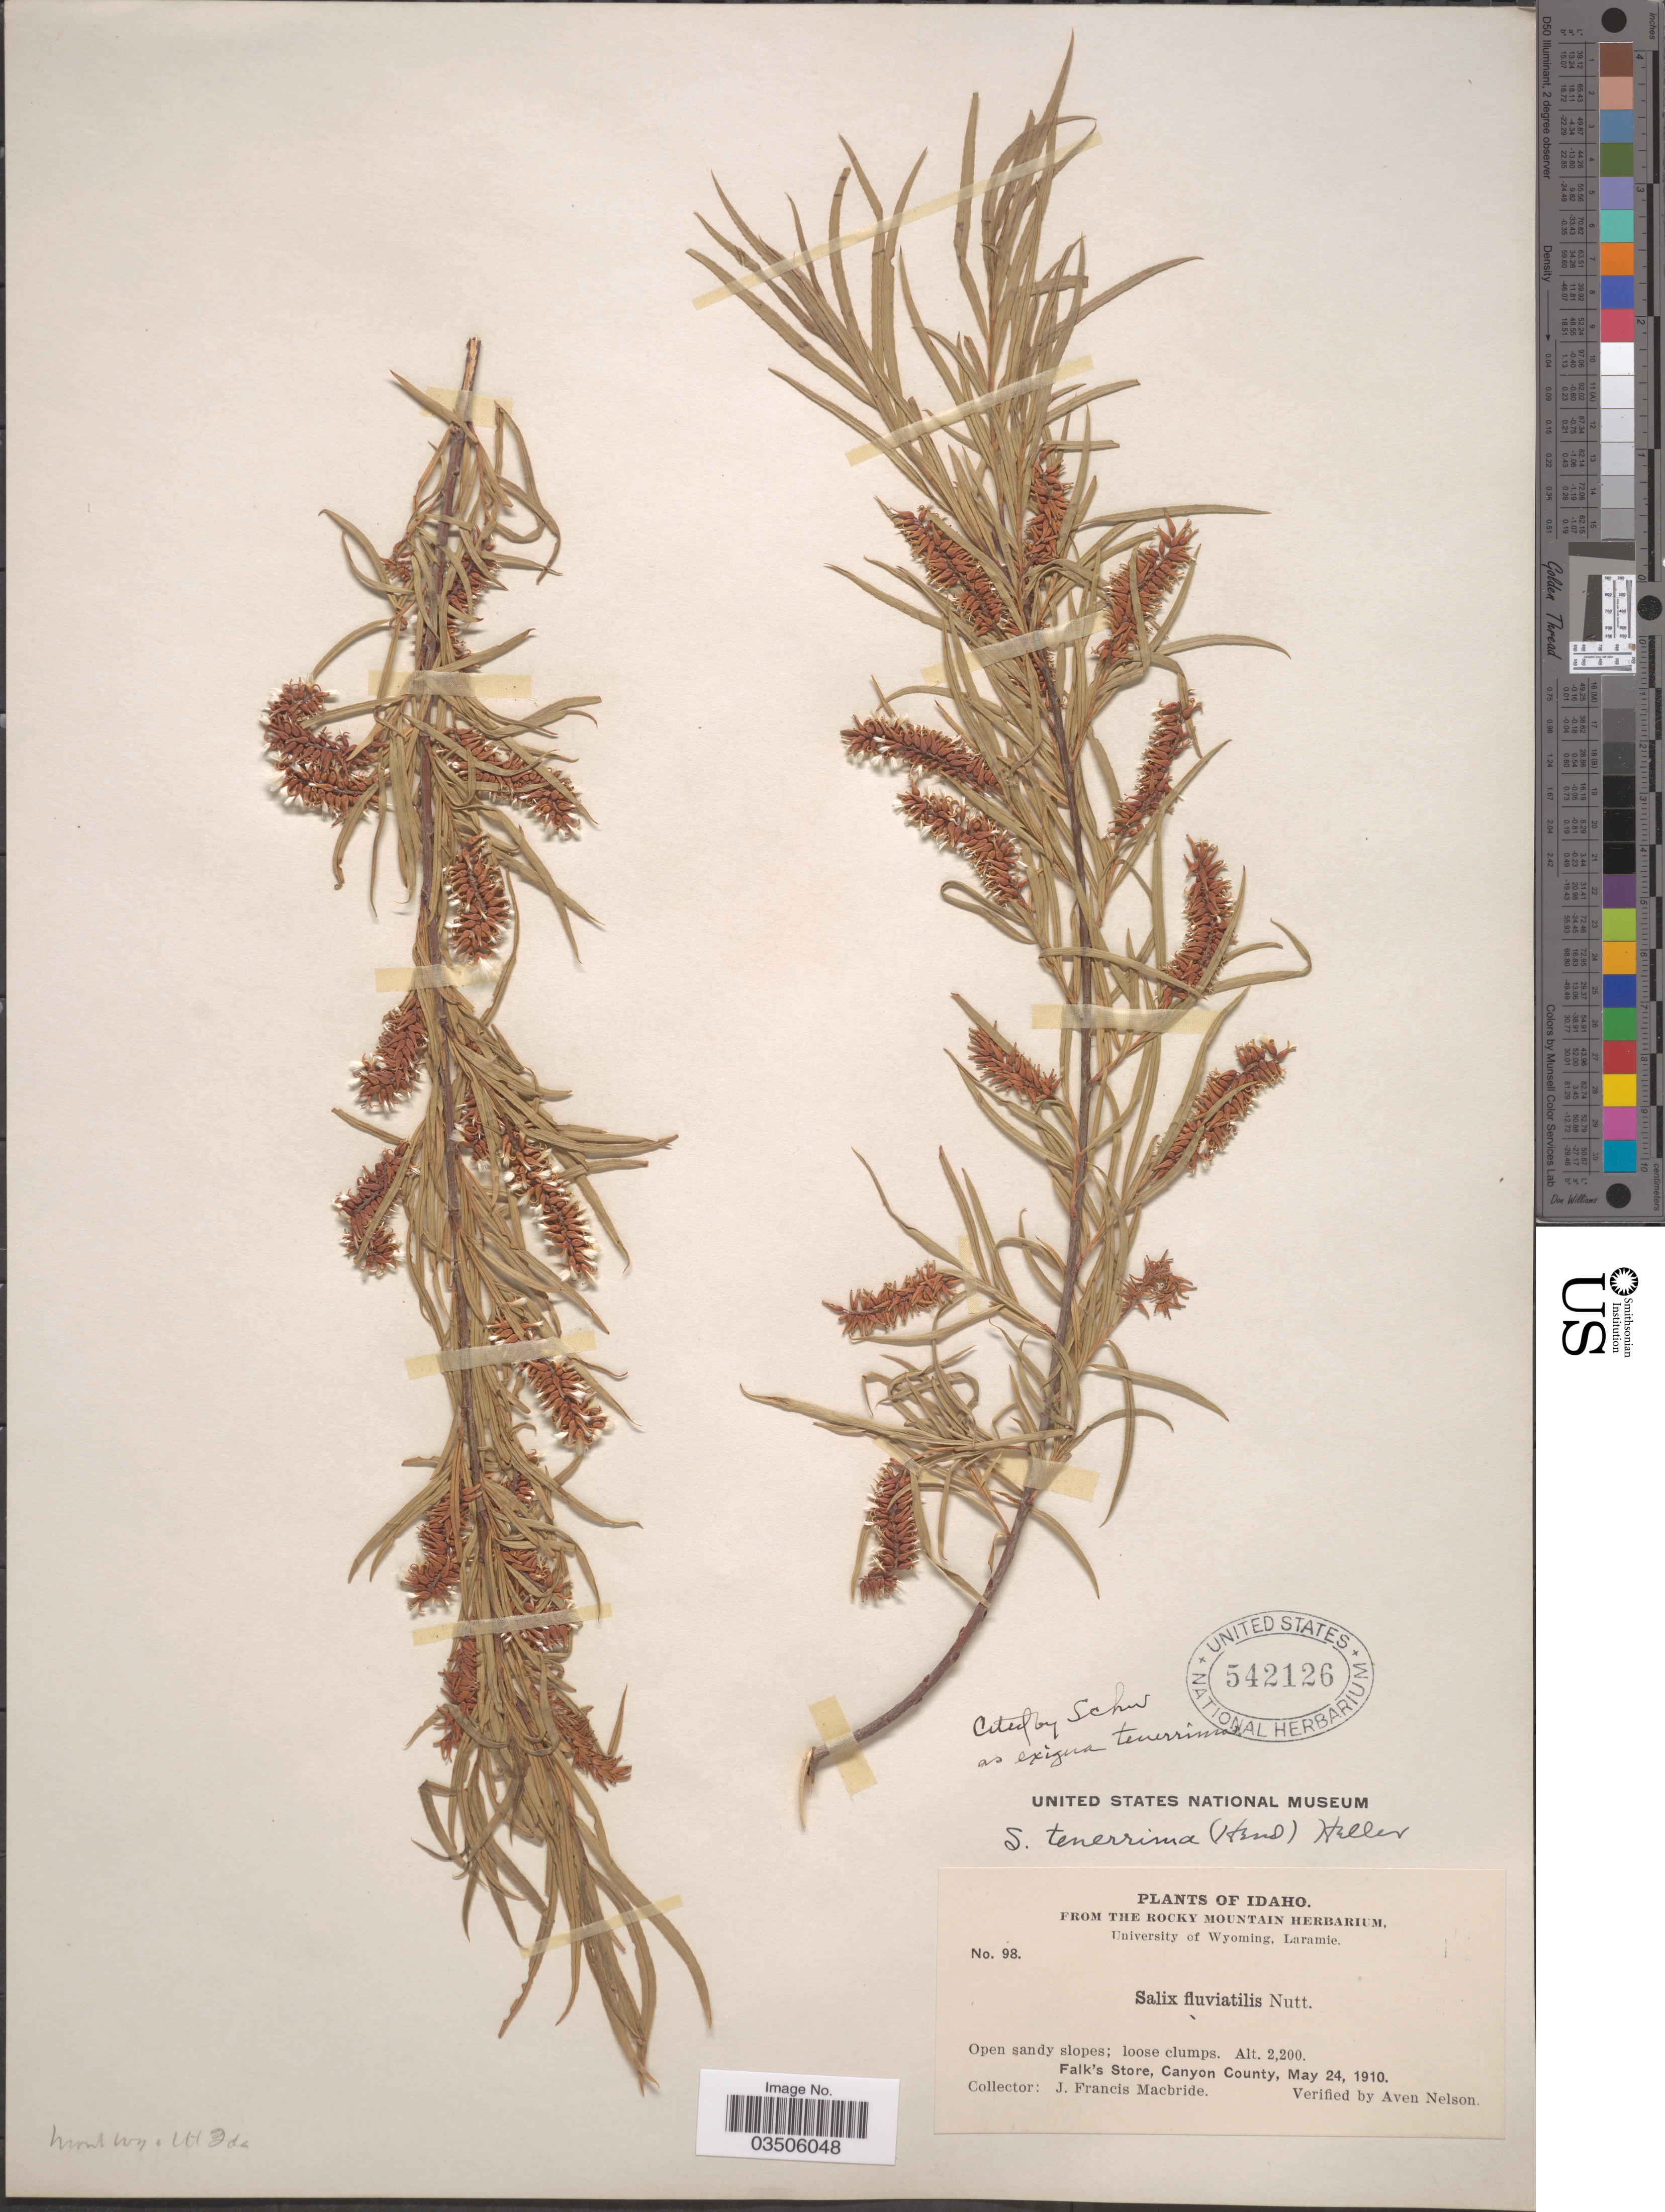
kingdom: Plantae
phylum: Tracheophyta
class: Magnoliopsida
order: Malpighiales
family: Salicaceae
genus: Salix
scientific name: Salix tenerrima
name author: (L.F. Hend.) A. Heller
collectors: J. F. Macbride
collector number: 98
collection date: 1910-05-24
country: United States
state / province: Idaho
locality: Falk's Store, Canyon County.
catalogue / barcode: US 542126